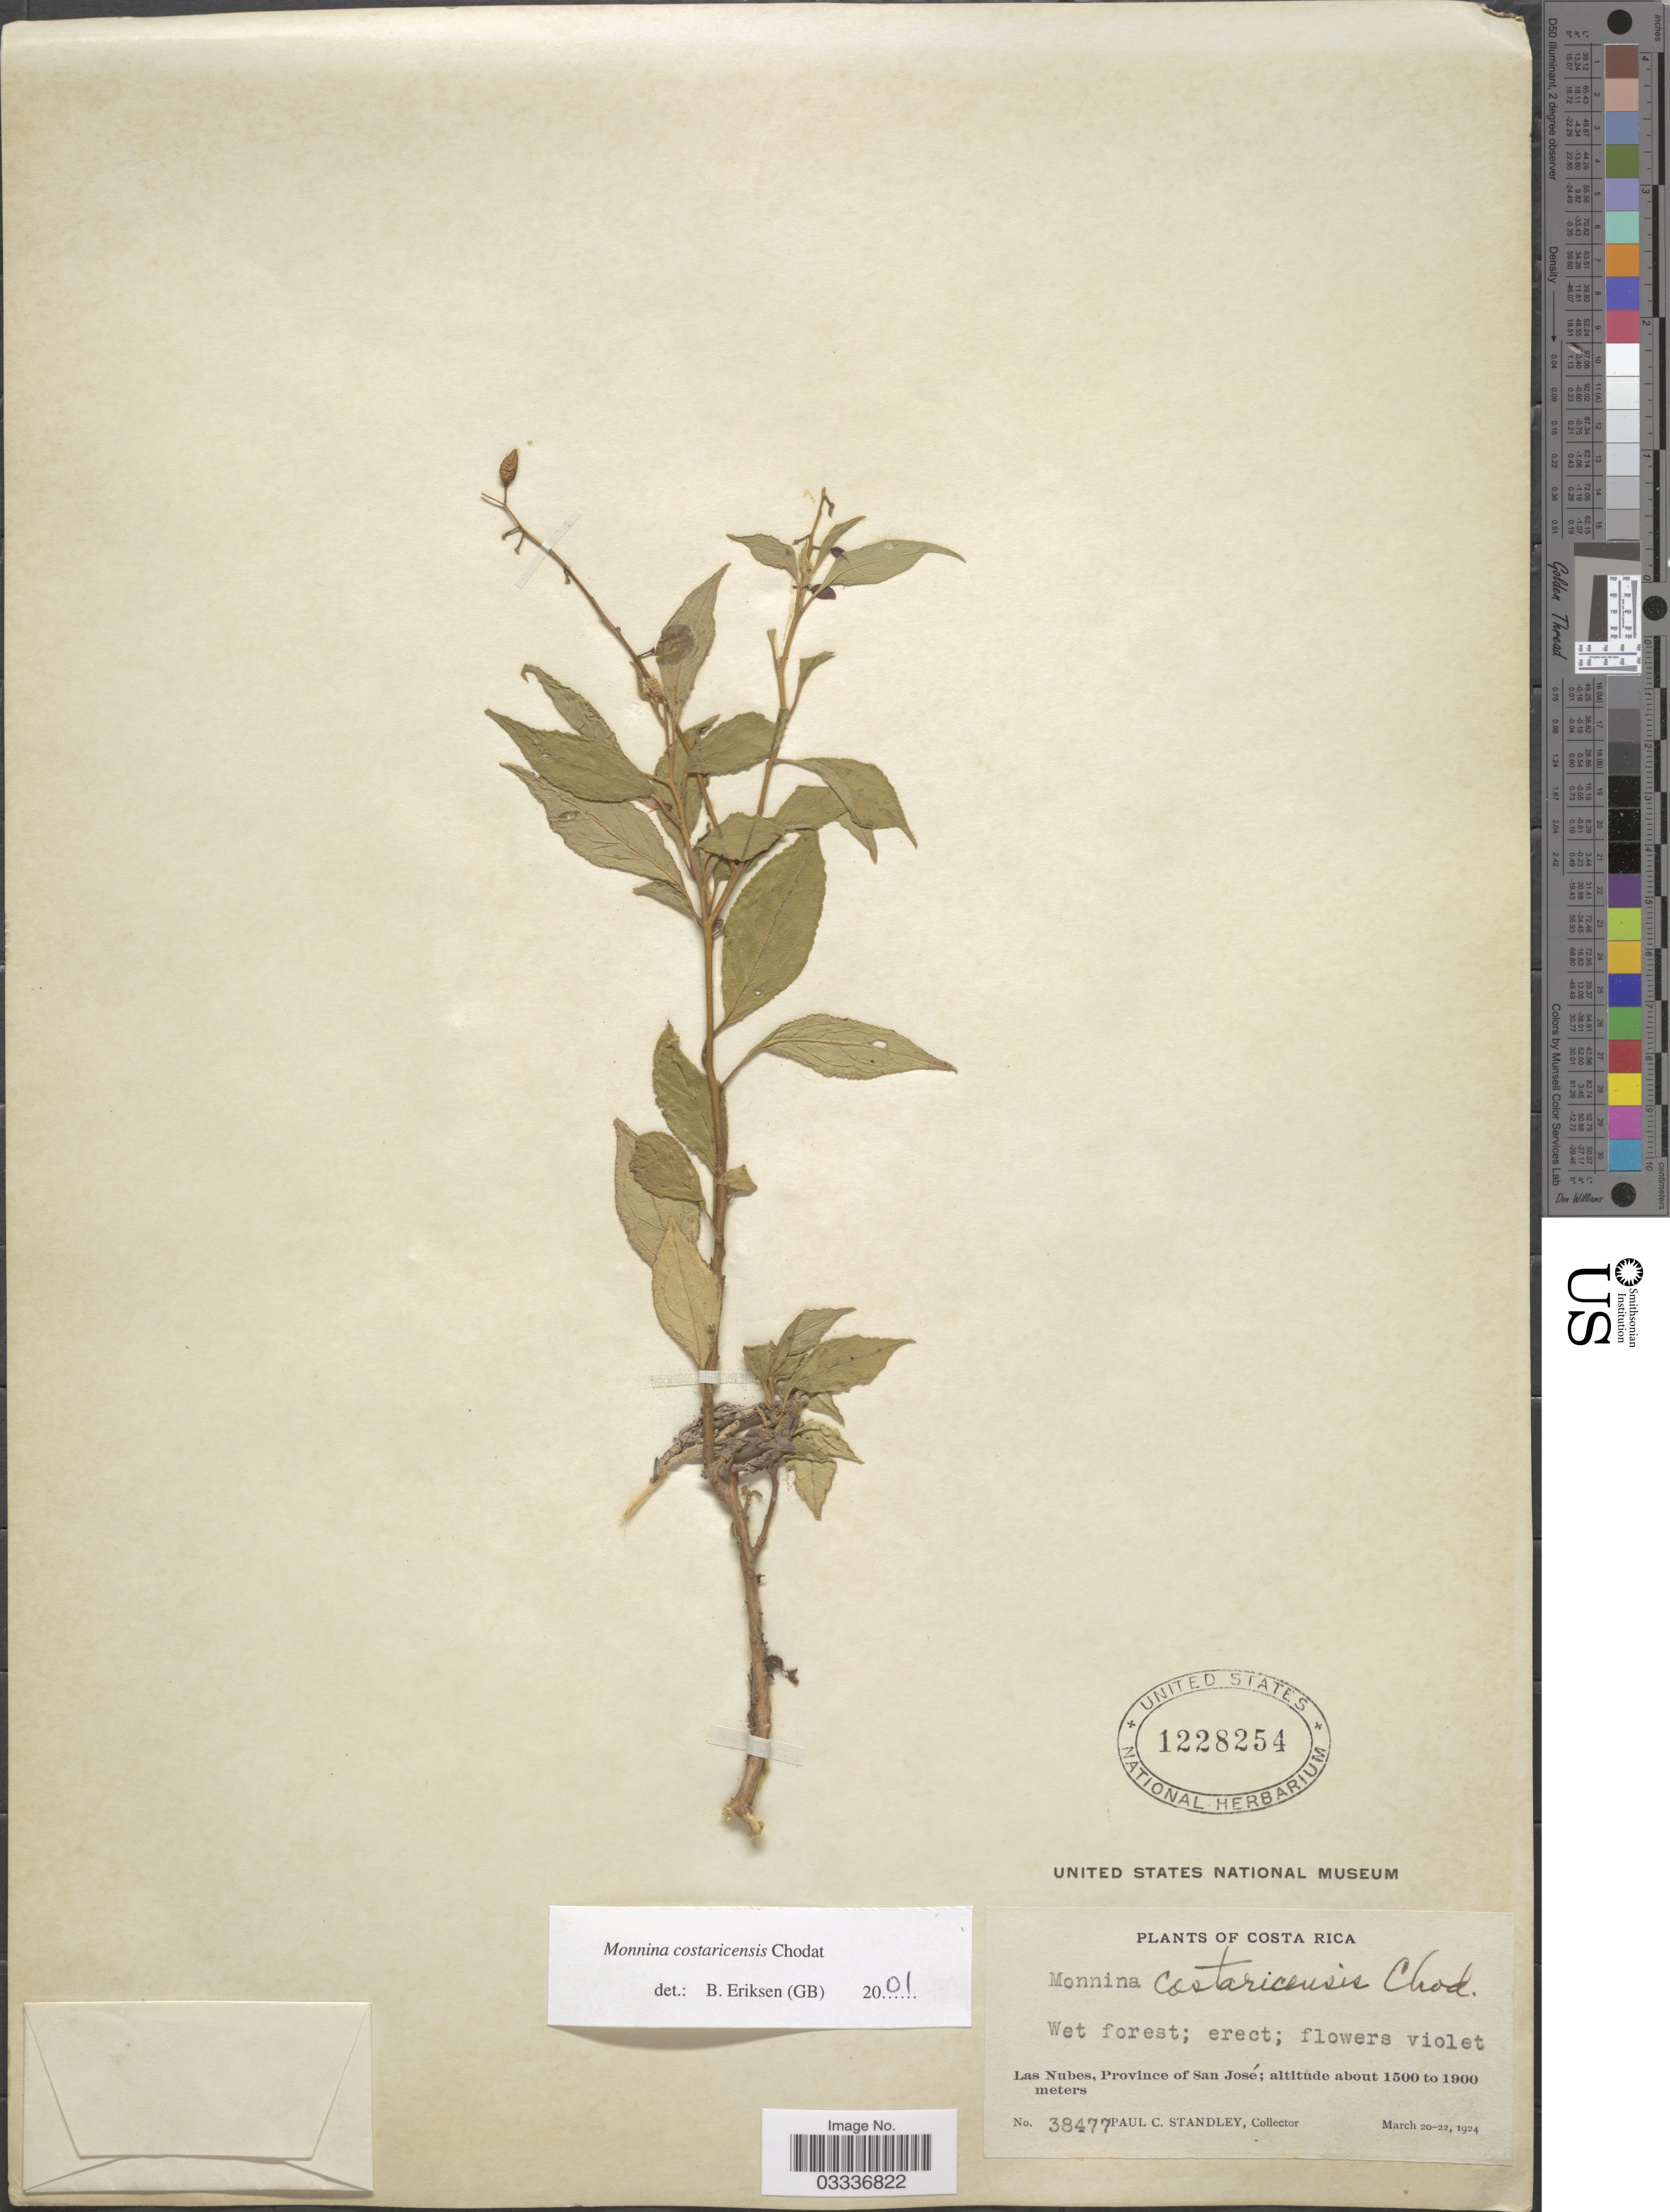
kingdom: Plantae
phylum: Tracheophyta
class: Magnoliopsida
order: Fabales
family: Polygalaceae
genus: Monnina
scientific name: Monnina costaricensis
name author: Chodat ex Durand & Pittier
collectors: P. C. Standley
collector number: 38477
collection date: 1924-03-20/1924-03-22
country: Costa Rica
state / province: San José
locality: Las Nubes.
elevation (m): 1500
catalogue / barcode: US 1228254